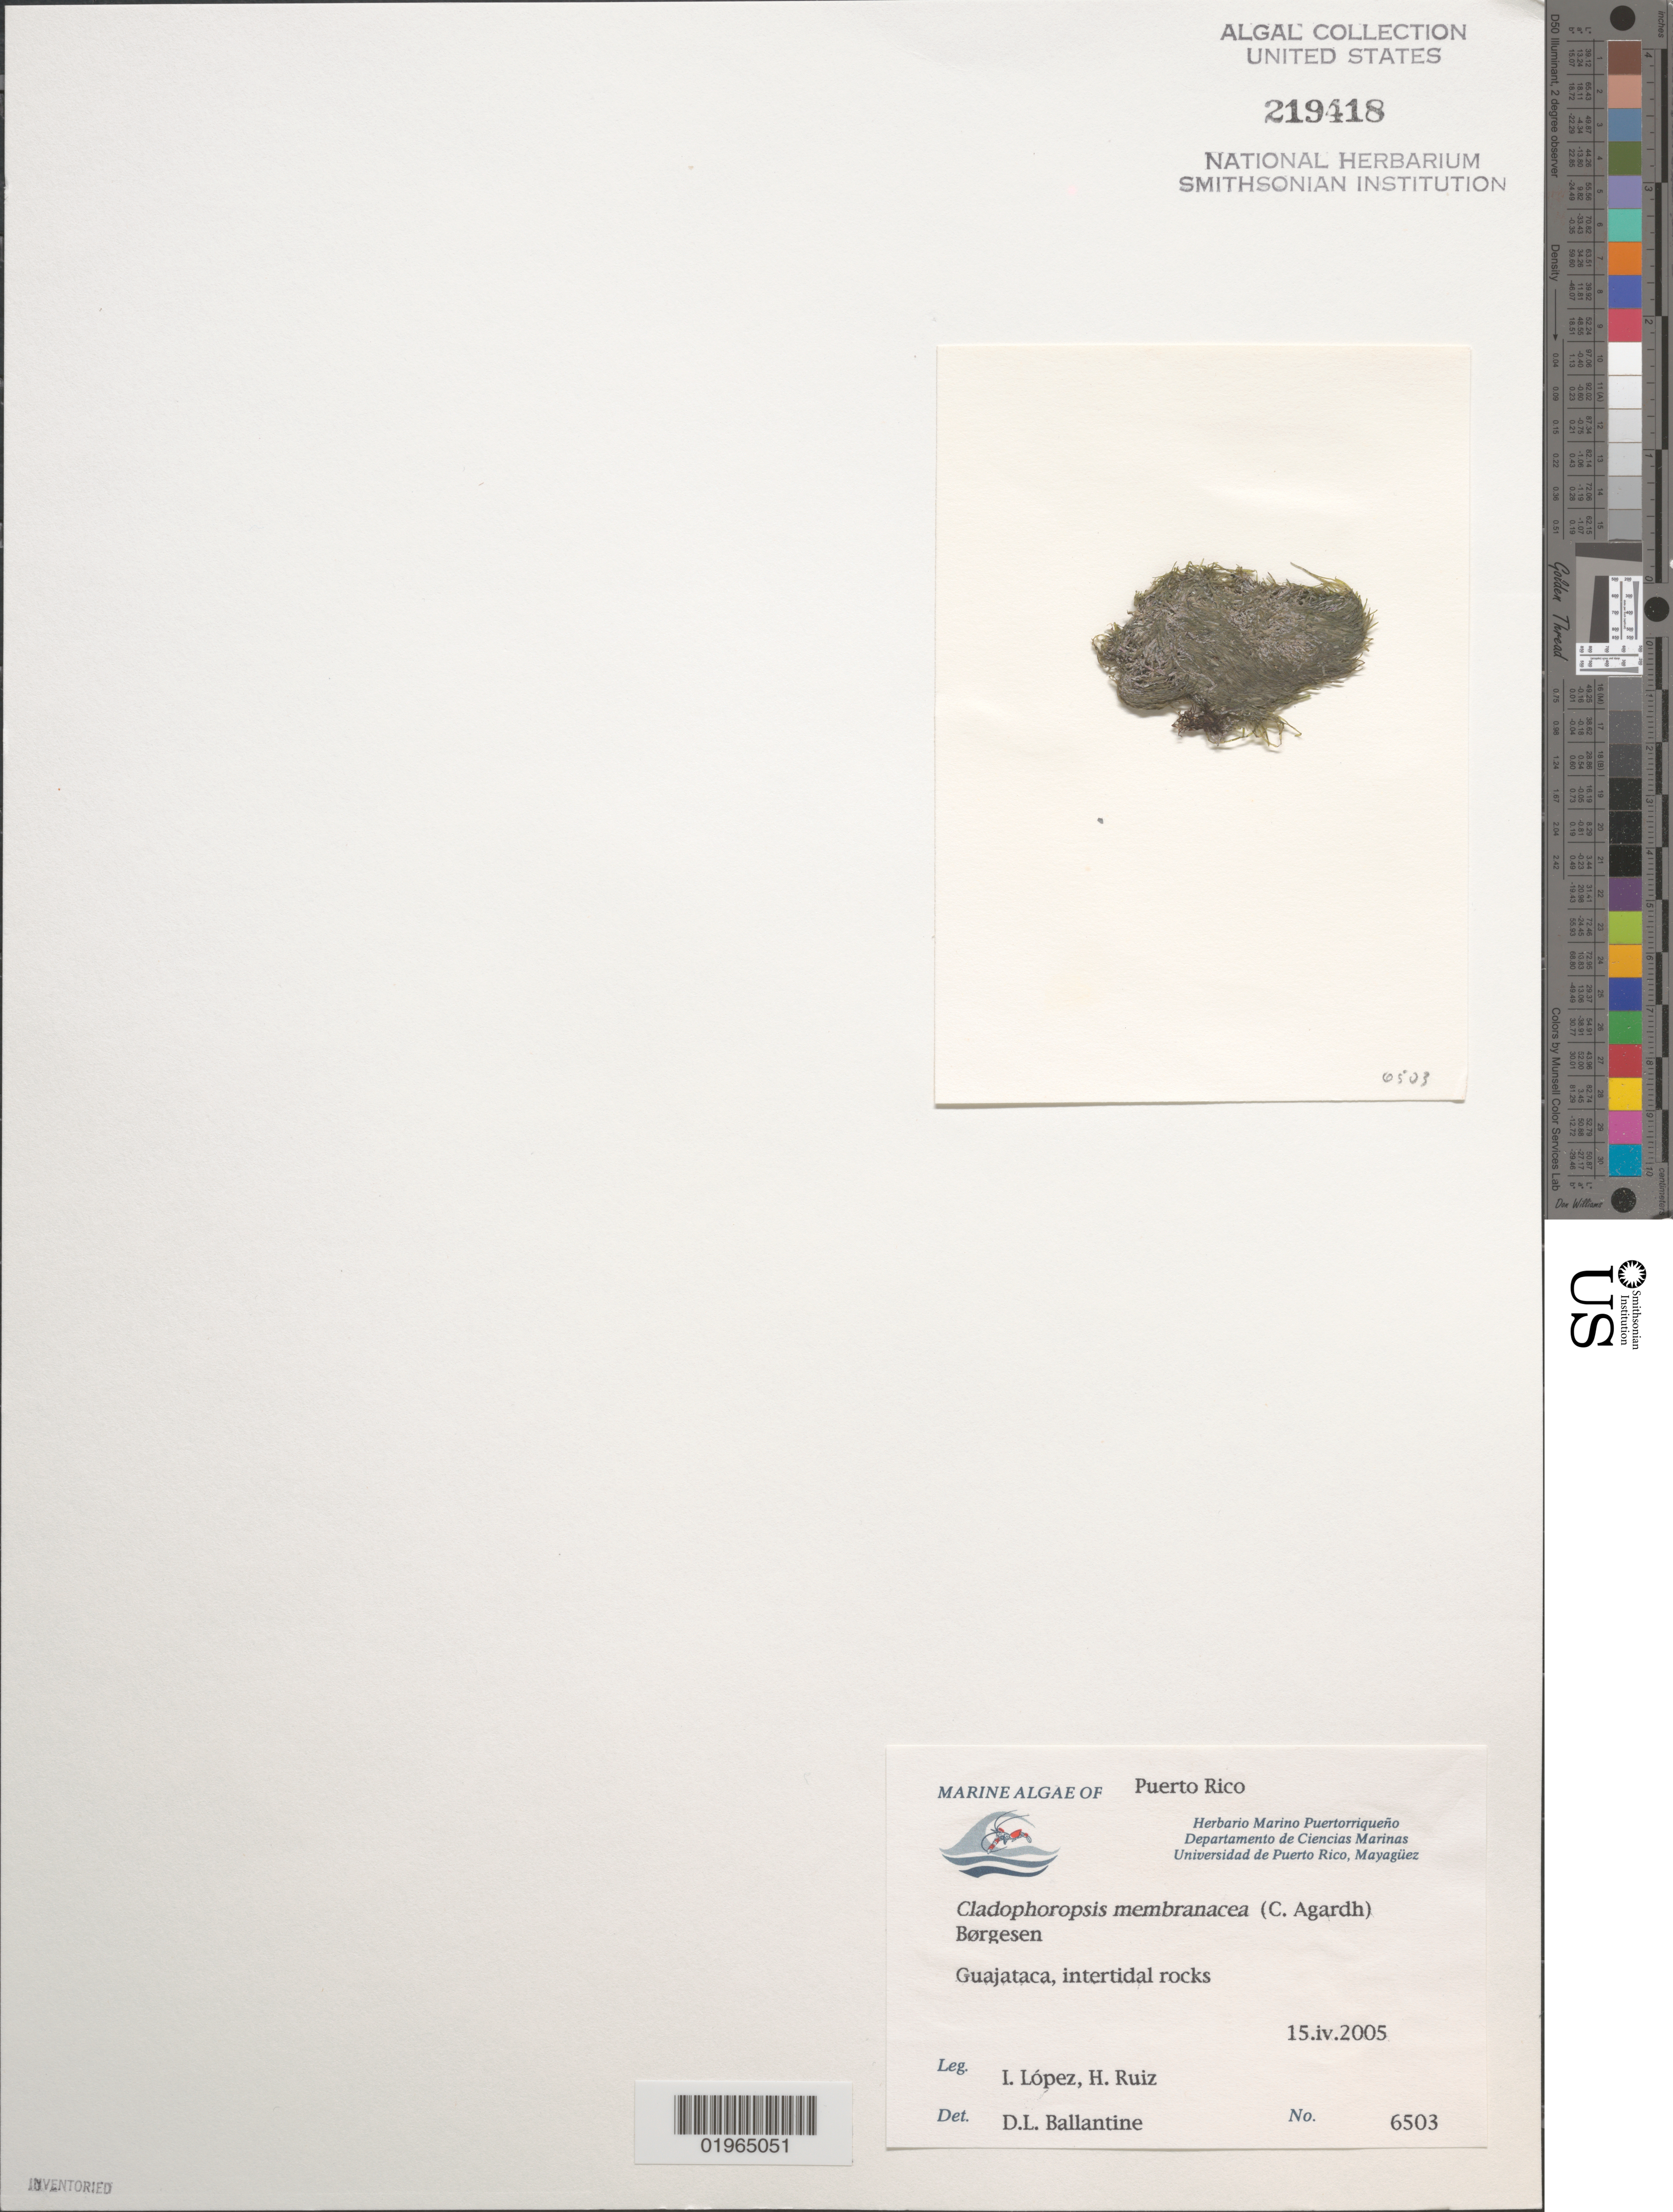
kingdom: Plantae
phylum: Chlorophyta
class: Ulvophyceae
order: Siphonocladales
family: Boodleaceae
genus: Cladophoropsis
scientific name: Cladophoropsis membranacea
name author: (Hofman-Bang) Børgesen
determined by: Ballantine, D. L.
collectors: I. Lopez & H. Ruiz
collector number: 6503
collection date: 2005-04-15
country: Puerto Rico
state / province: Guajataca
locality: Intertidal rocks.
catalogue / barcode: US 219418